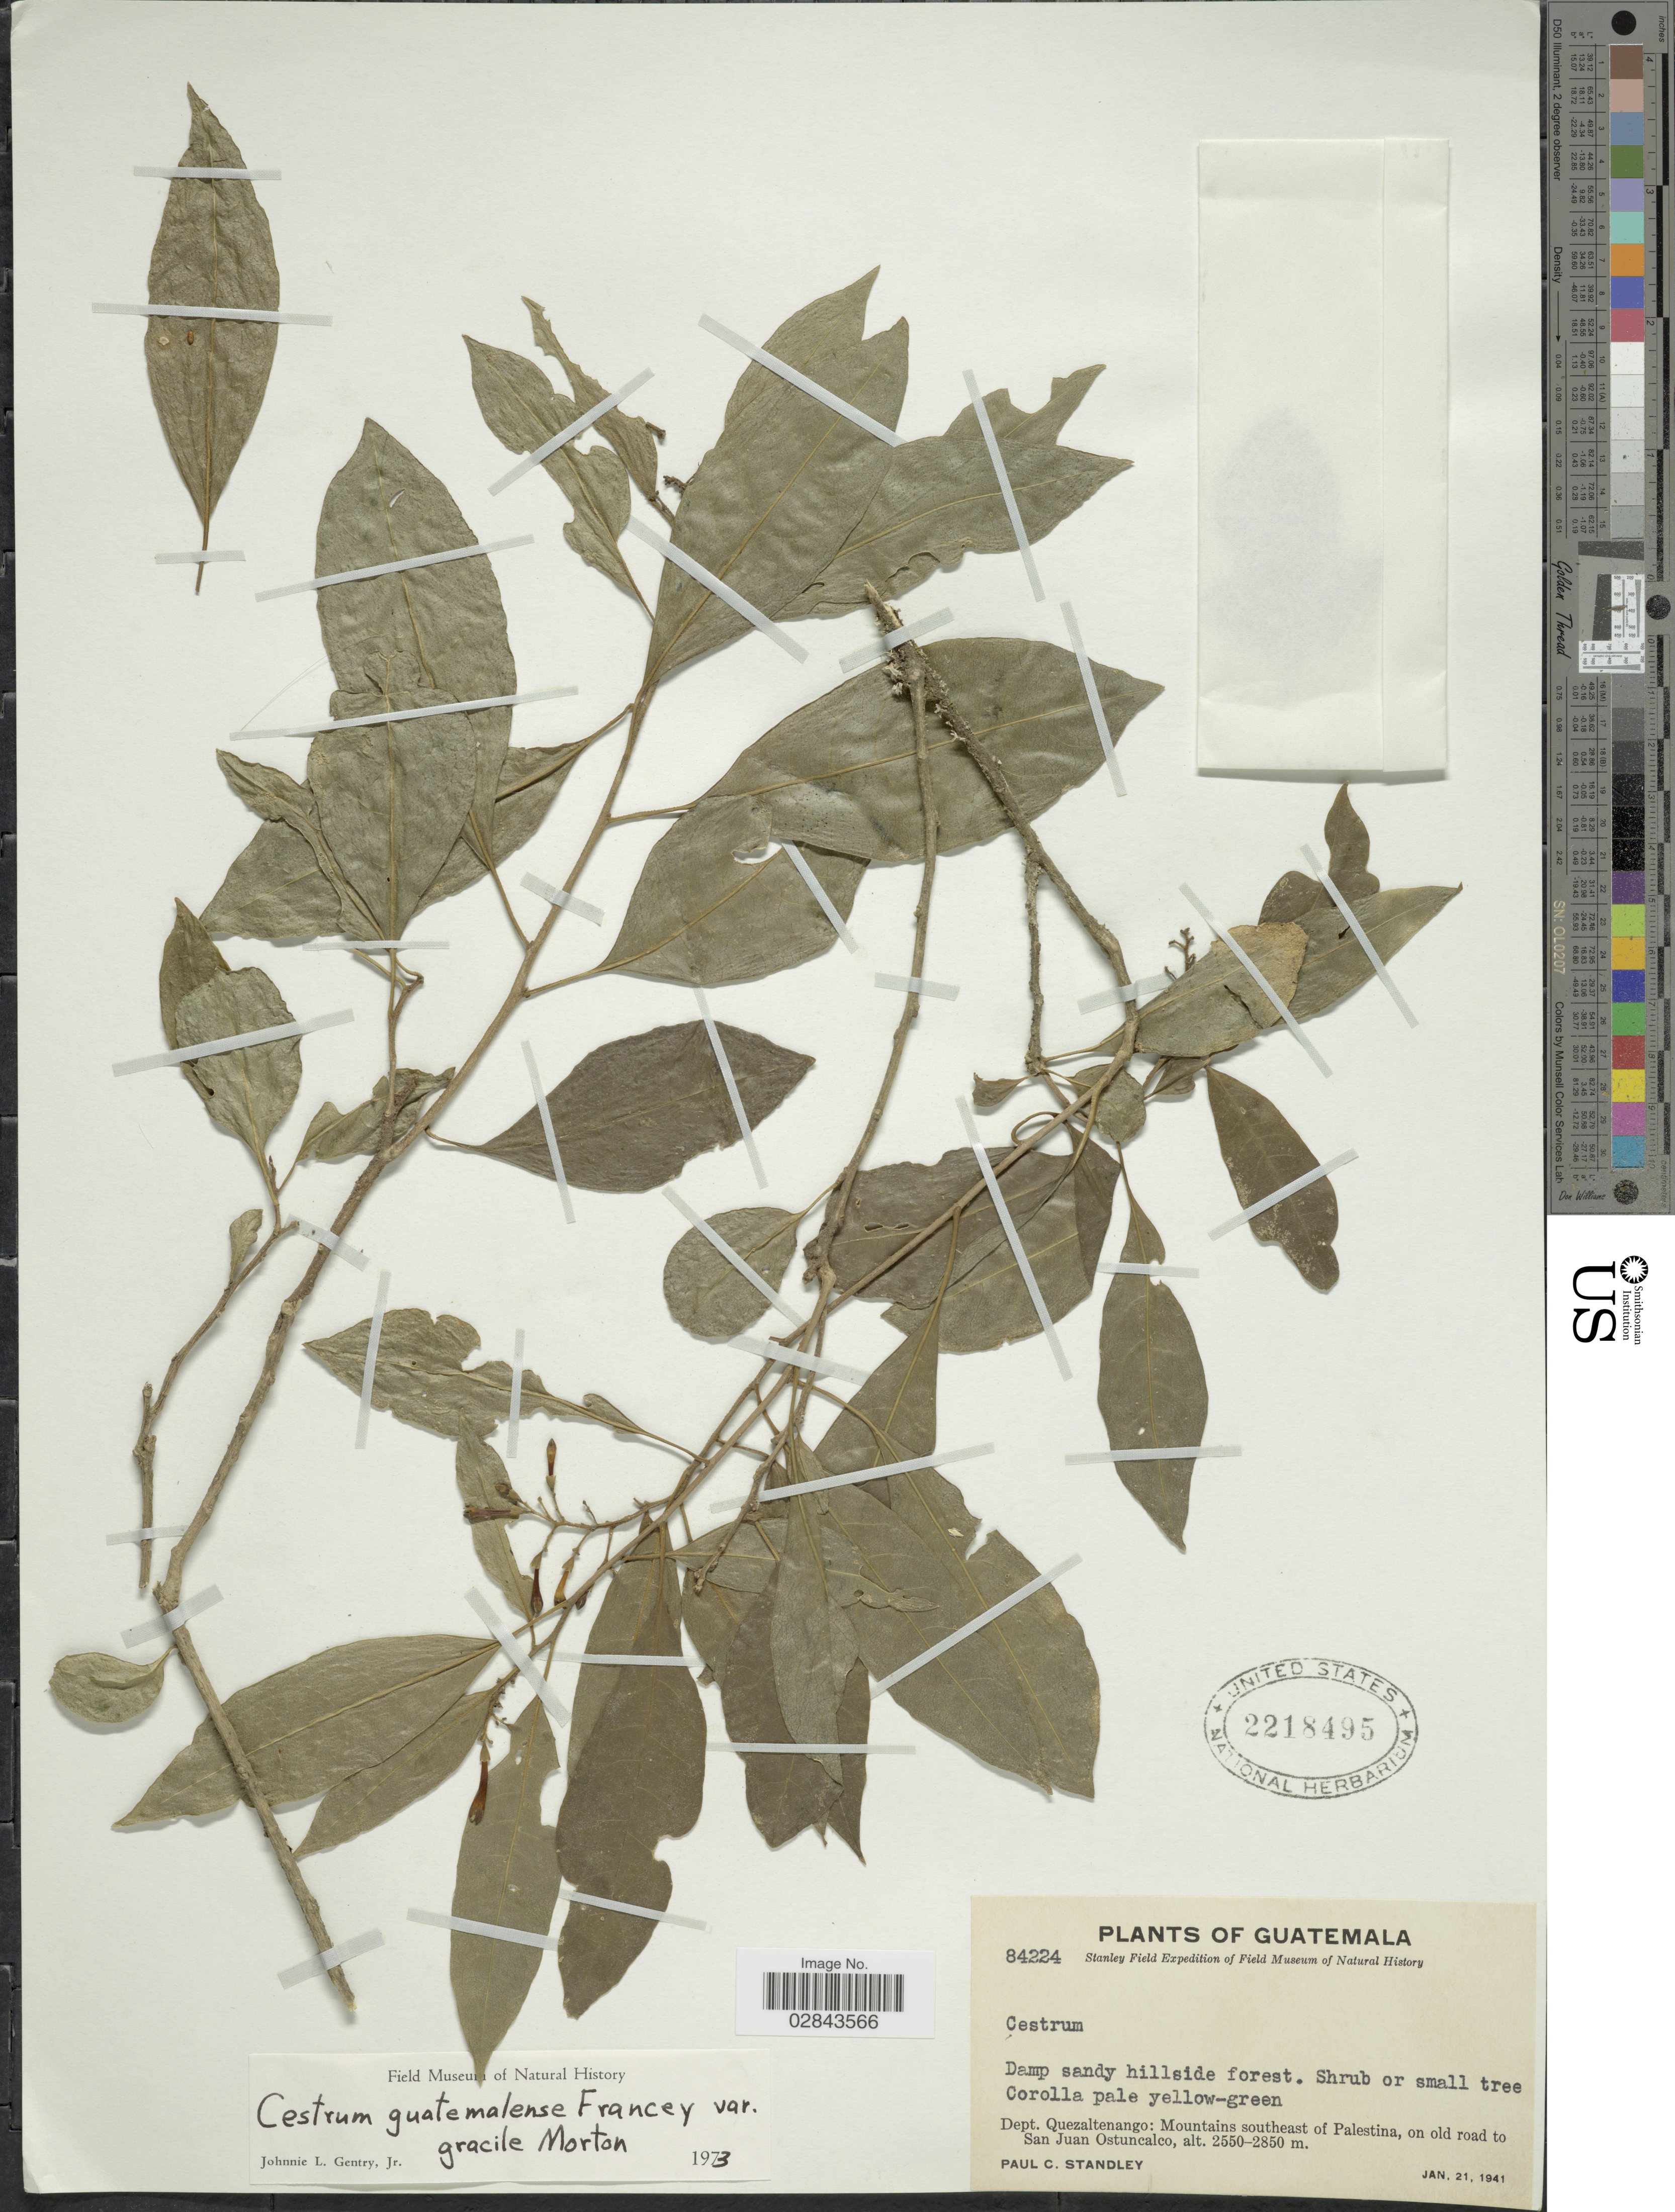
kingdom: Plantae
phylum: Tracheophyta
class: Magnoliopsida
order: Solanales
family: Solanaceae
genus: Cestrum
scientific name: Cestrum guatemalense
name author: Francey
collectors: P. C. Standley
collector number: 84224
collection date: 1941-01-21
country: Guatemala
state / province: Quetzaltenango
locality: Dept. Quezaltenango: Mountains southeast of Palestina, on old road to San Juan Ostuncalco.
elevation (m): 2550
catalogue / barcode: US 2218495